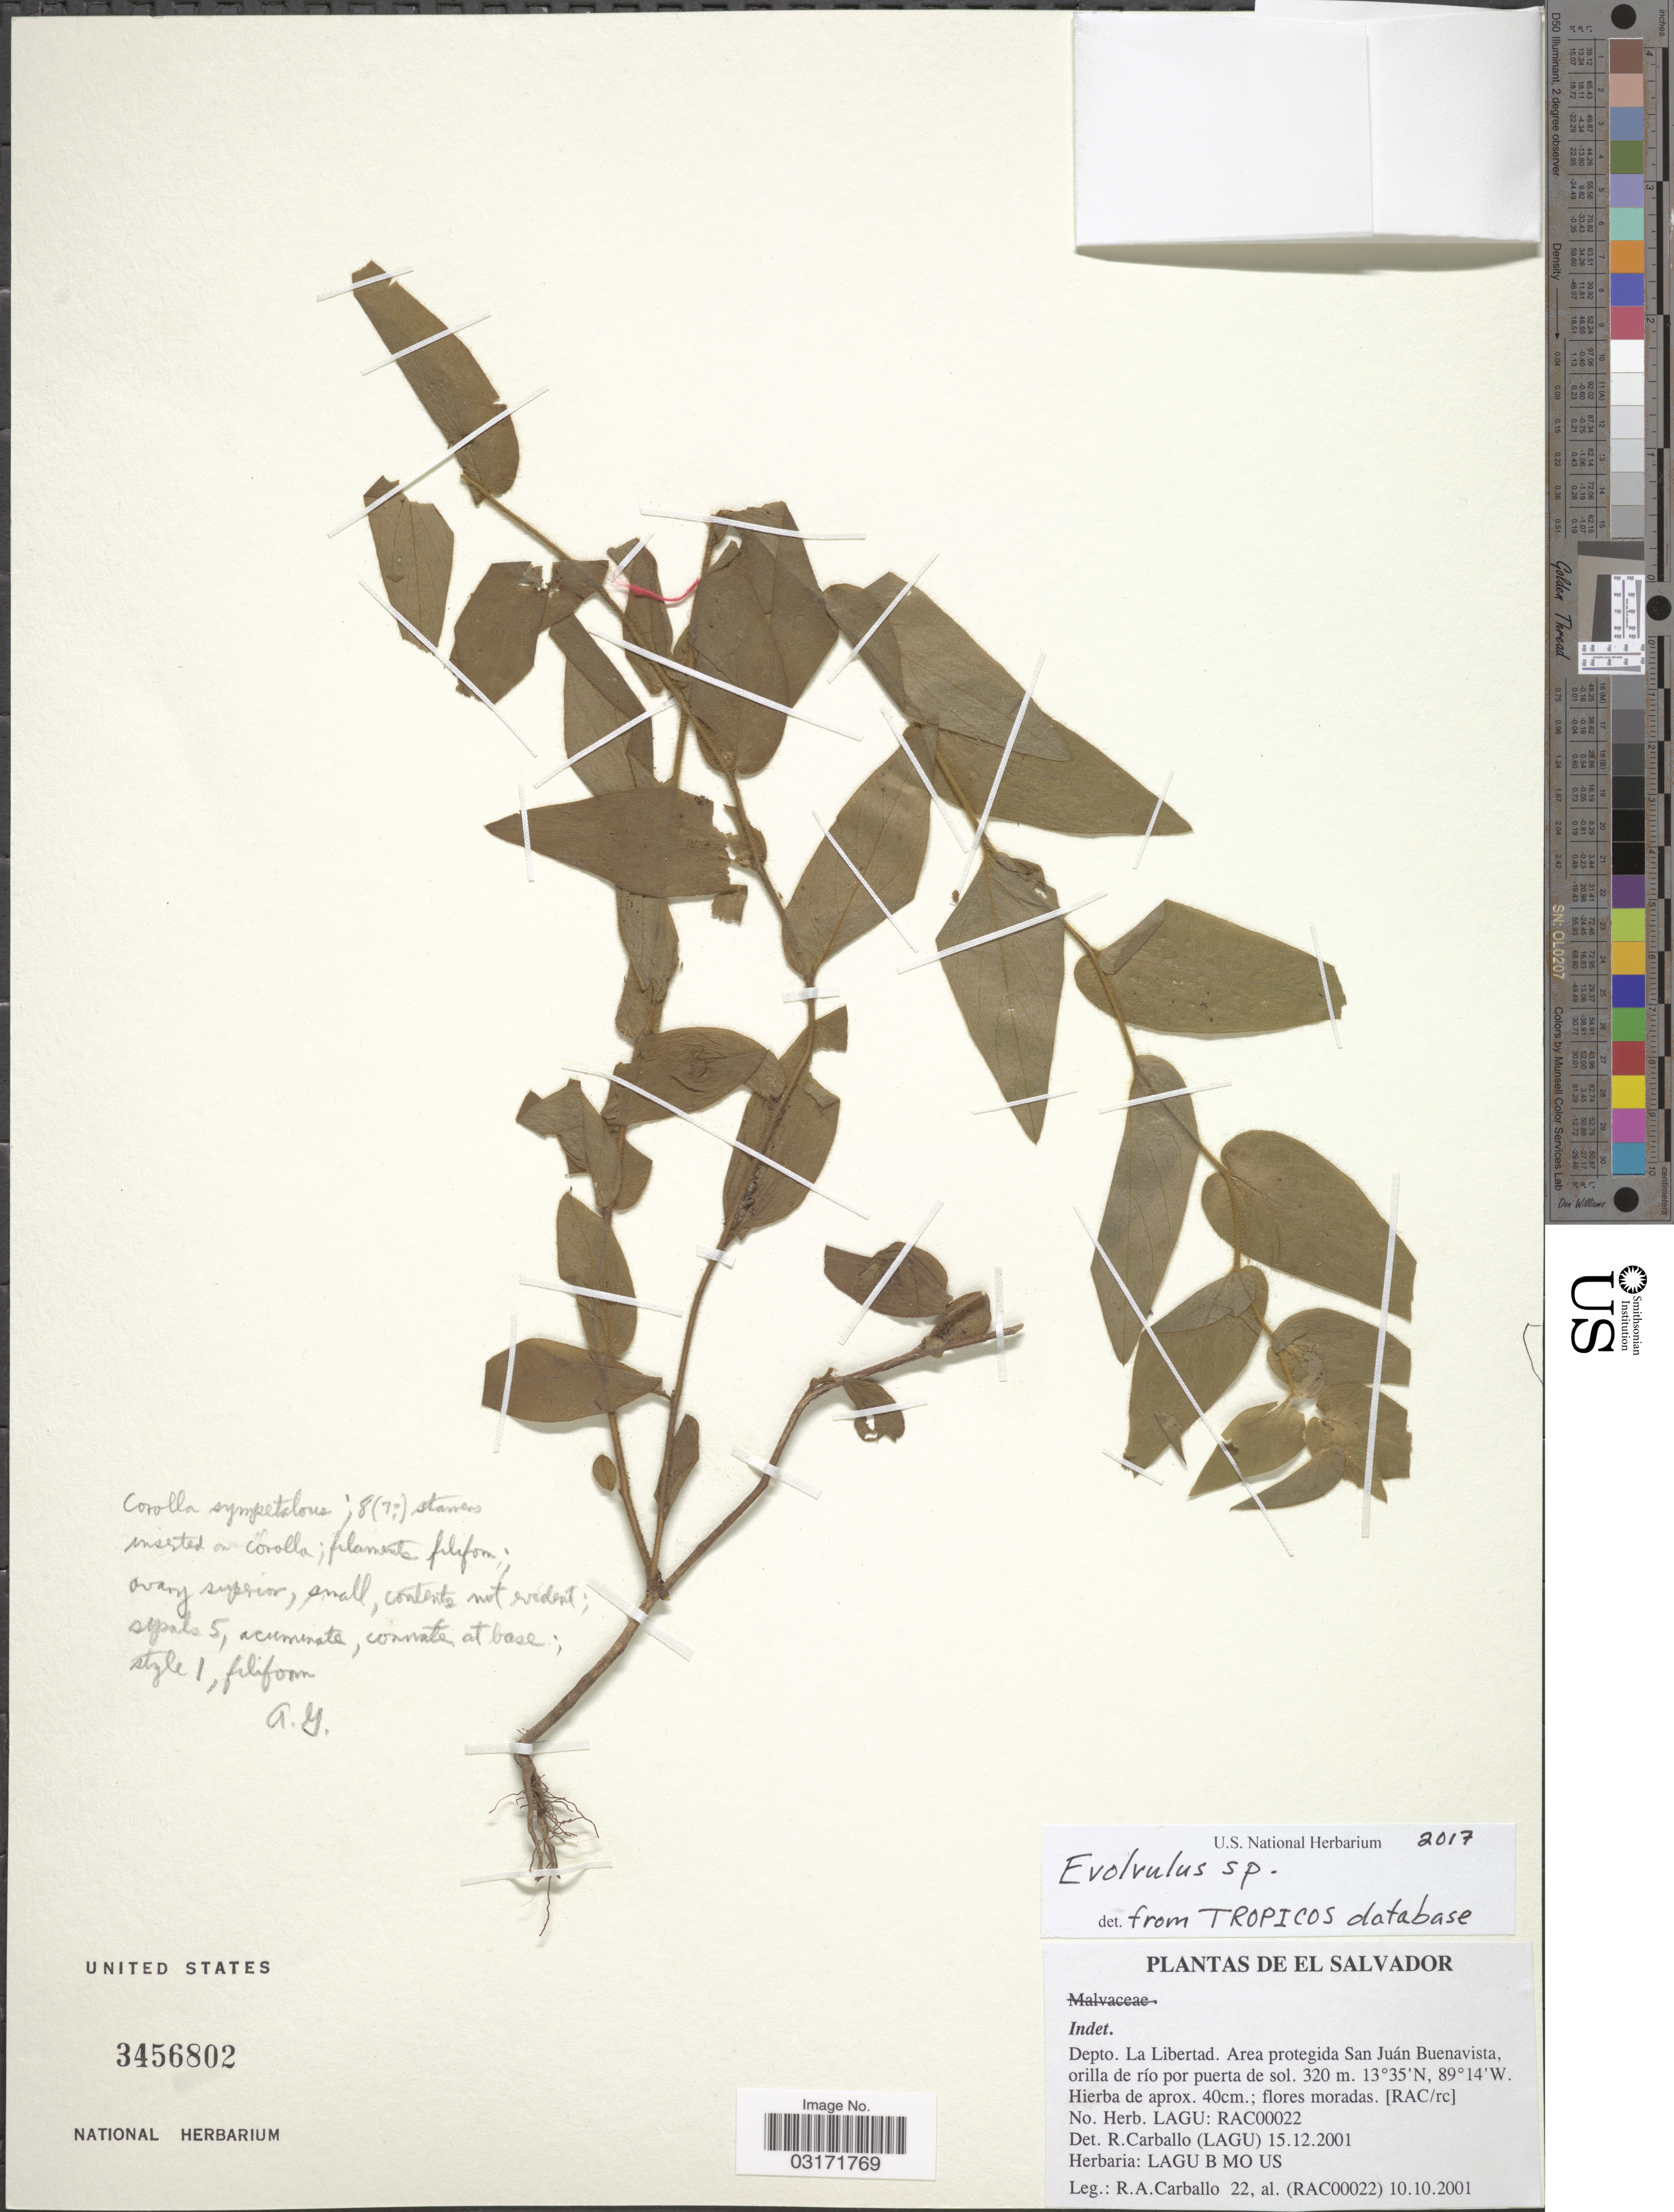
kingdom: Plantae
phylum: Tracheophyta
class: Magnoliopsida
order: Solanales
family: Convolvulaceae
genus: Evolvulus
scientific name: Evolvulus sp.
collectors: R. A. Carballo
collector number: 22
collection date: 2001-10-10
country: El Salvador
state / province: La Libertad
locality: Depto. La Libertad. Area protegida San Juán Buenavista, orilla de río por puerta de sol.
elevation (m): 320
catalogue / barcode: US 3456802